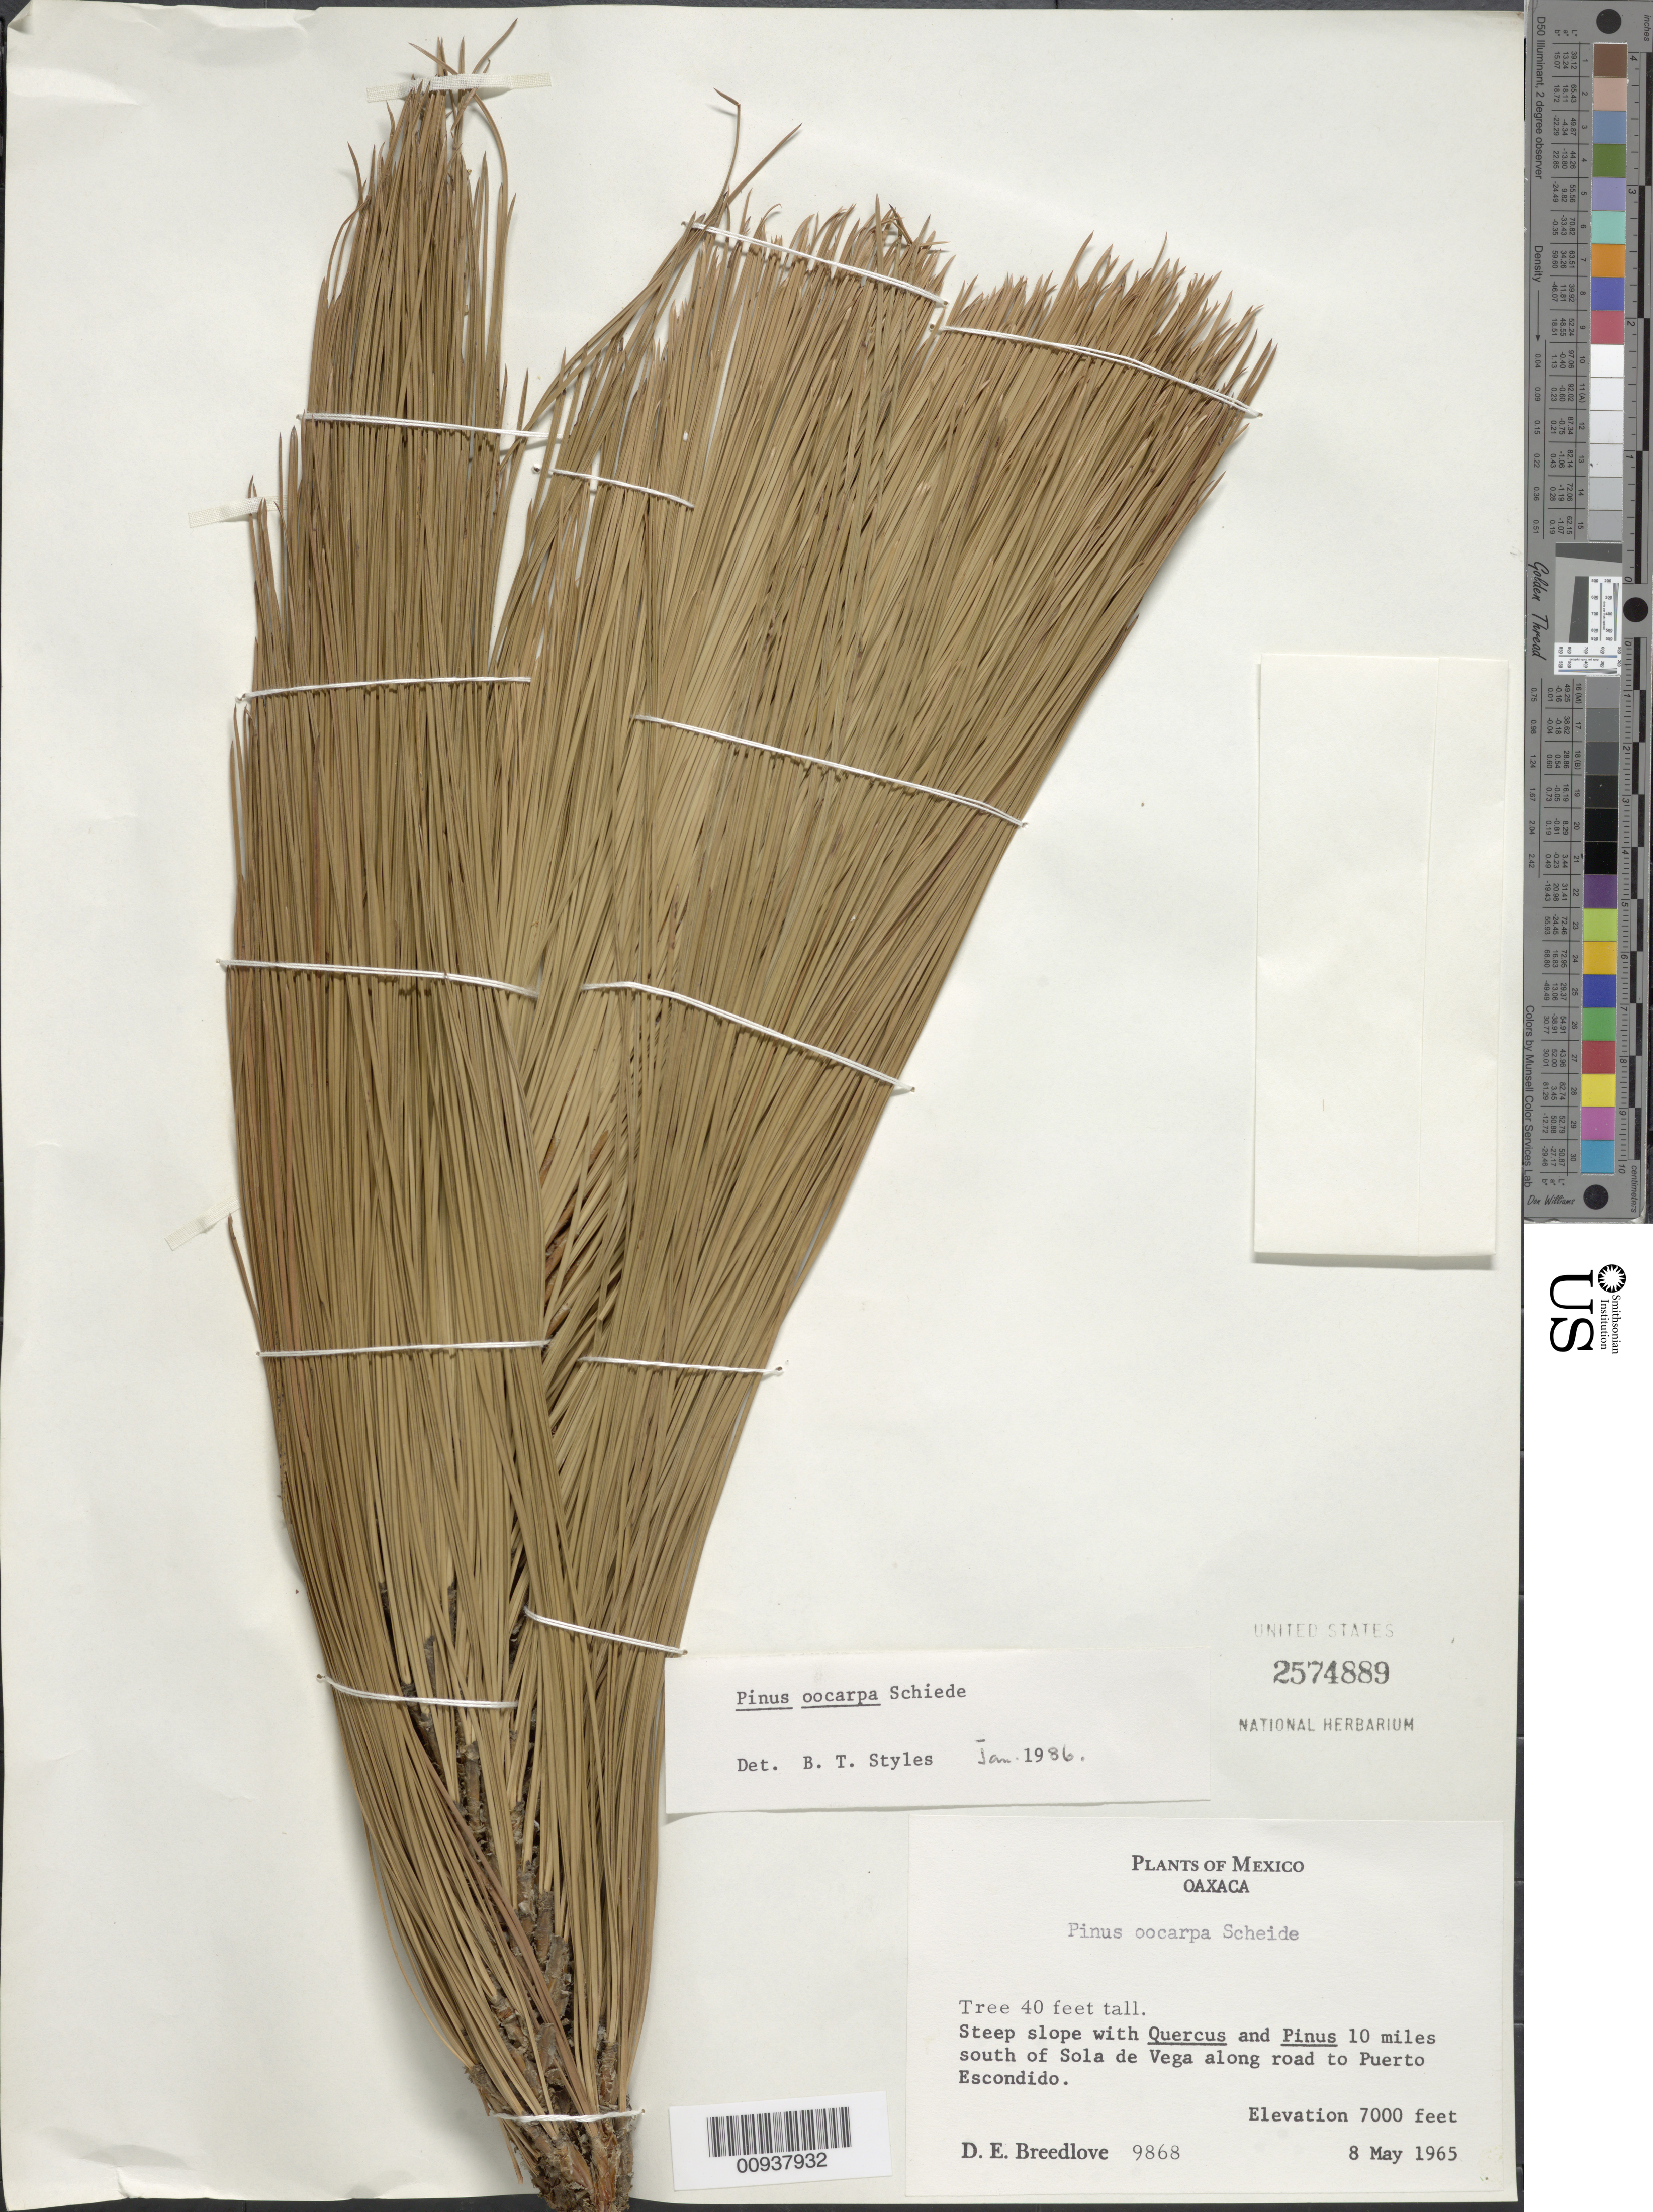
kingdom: Plantae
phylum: Tracheophyta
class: Pinopsida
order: Pinales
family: Pinaceae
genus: Pinus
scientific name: Pinus oocarpa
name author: Schiede ex Schltdl.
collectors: D. E. Breedlove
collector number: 9868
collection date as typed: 08 May 1965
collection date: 1965-05-08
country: Mexico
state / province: Oaxaca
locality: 10 miles south of Sola de Vega along road to Puerto Escondido.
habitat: Steep slope with Quercus and Pinus.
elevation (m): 2134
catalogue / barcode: US 2574889